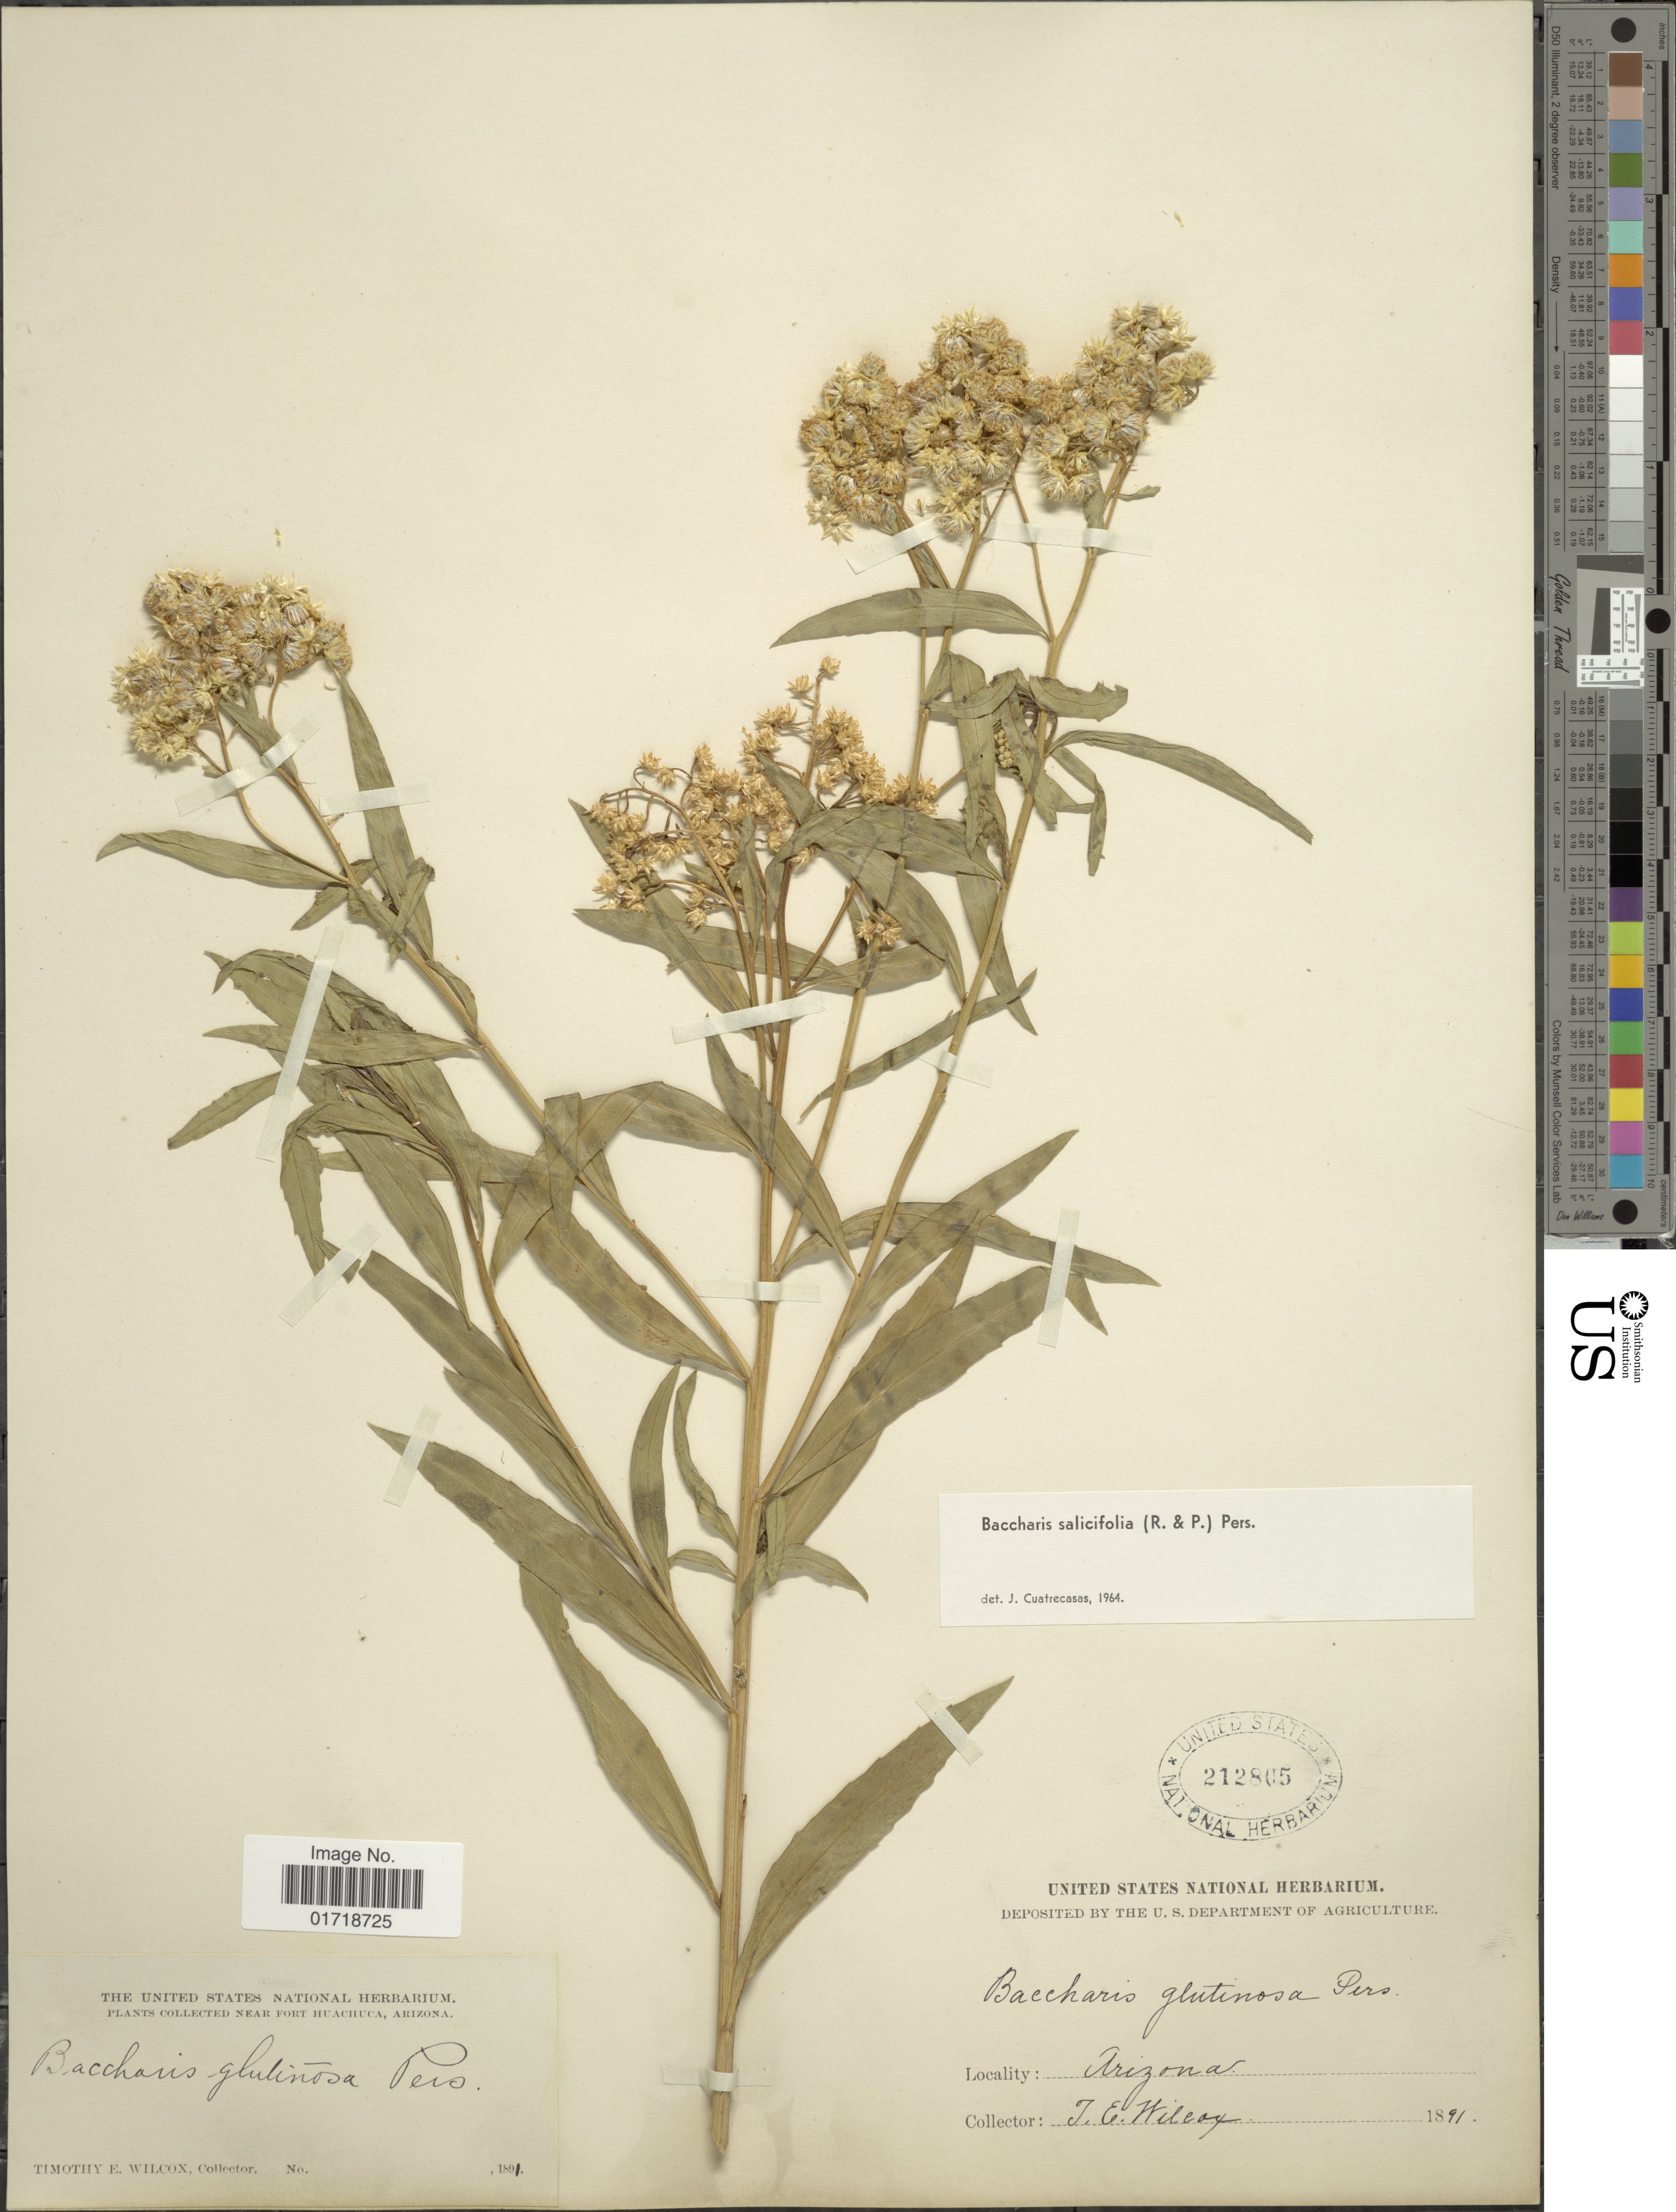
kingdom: Plantae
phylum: Tracheophyta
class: Magnoliopsida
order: Asterales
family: Asteraceae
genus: Baccharis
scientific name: Baccharis glutinosa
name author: Pers.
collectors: T. E. Wilcox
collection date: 1891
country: United States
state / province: Arizona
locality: Near Fort Huachuca.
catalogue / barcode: US 212805